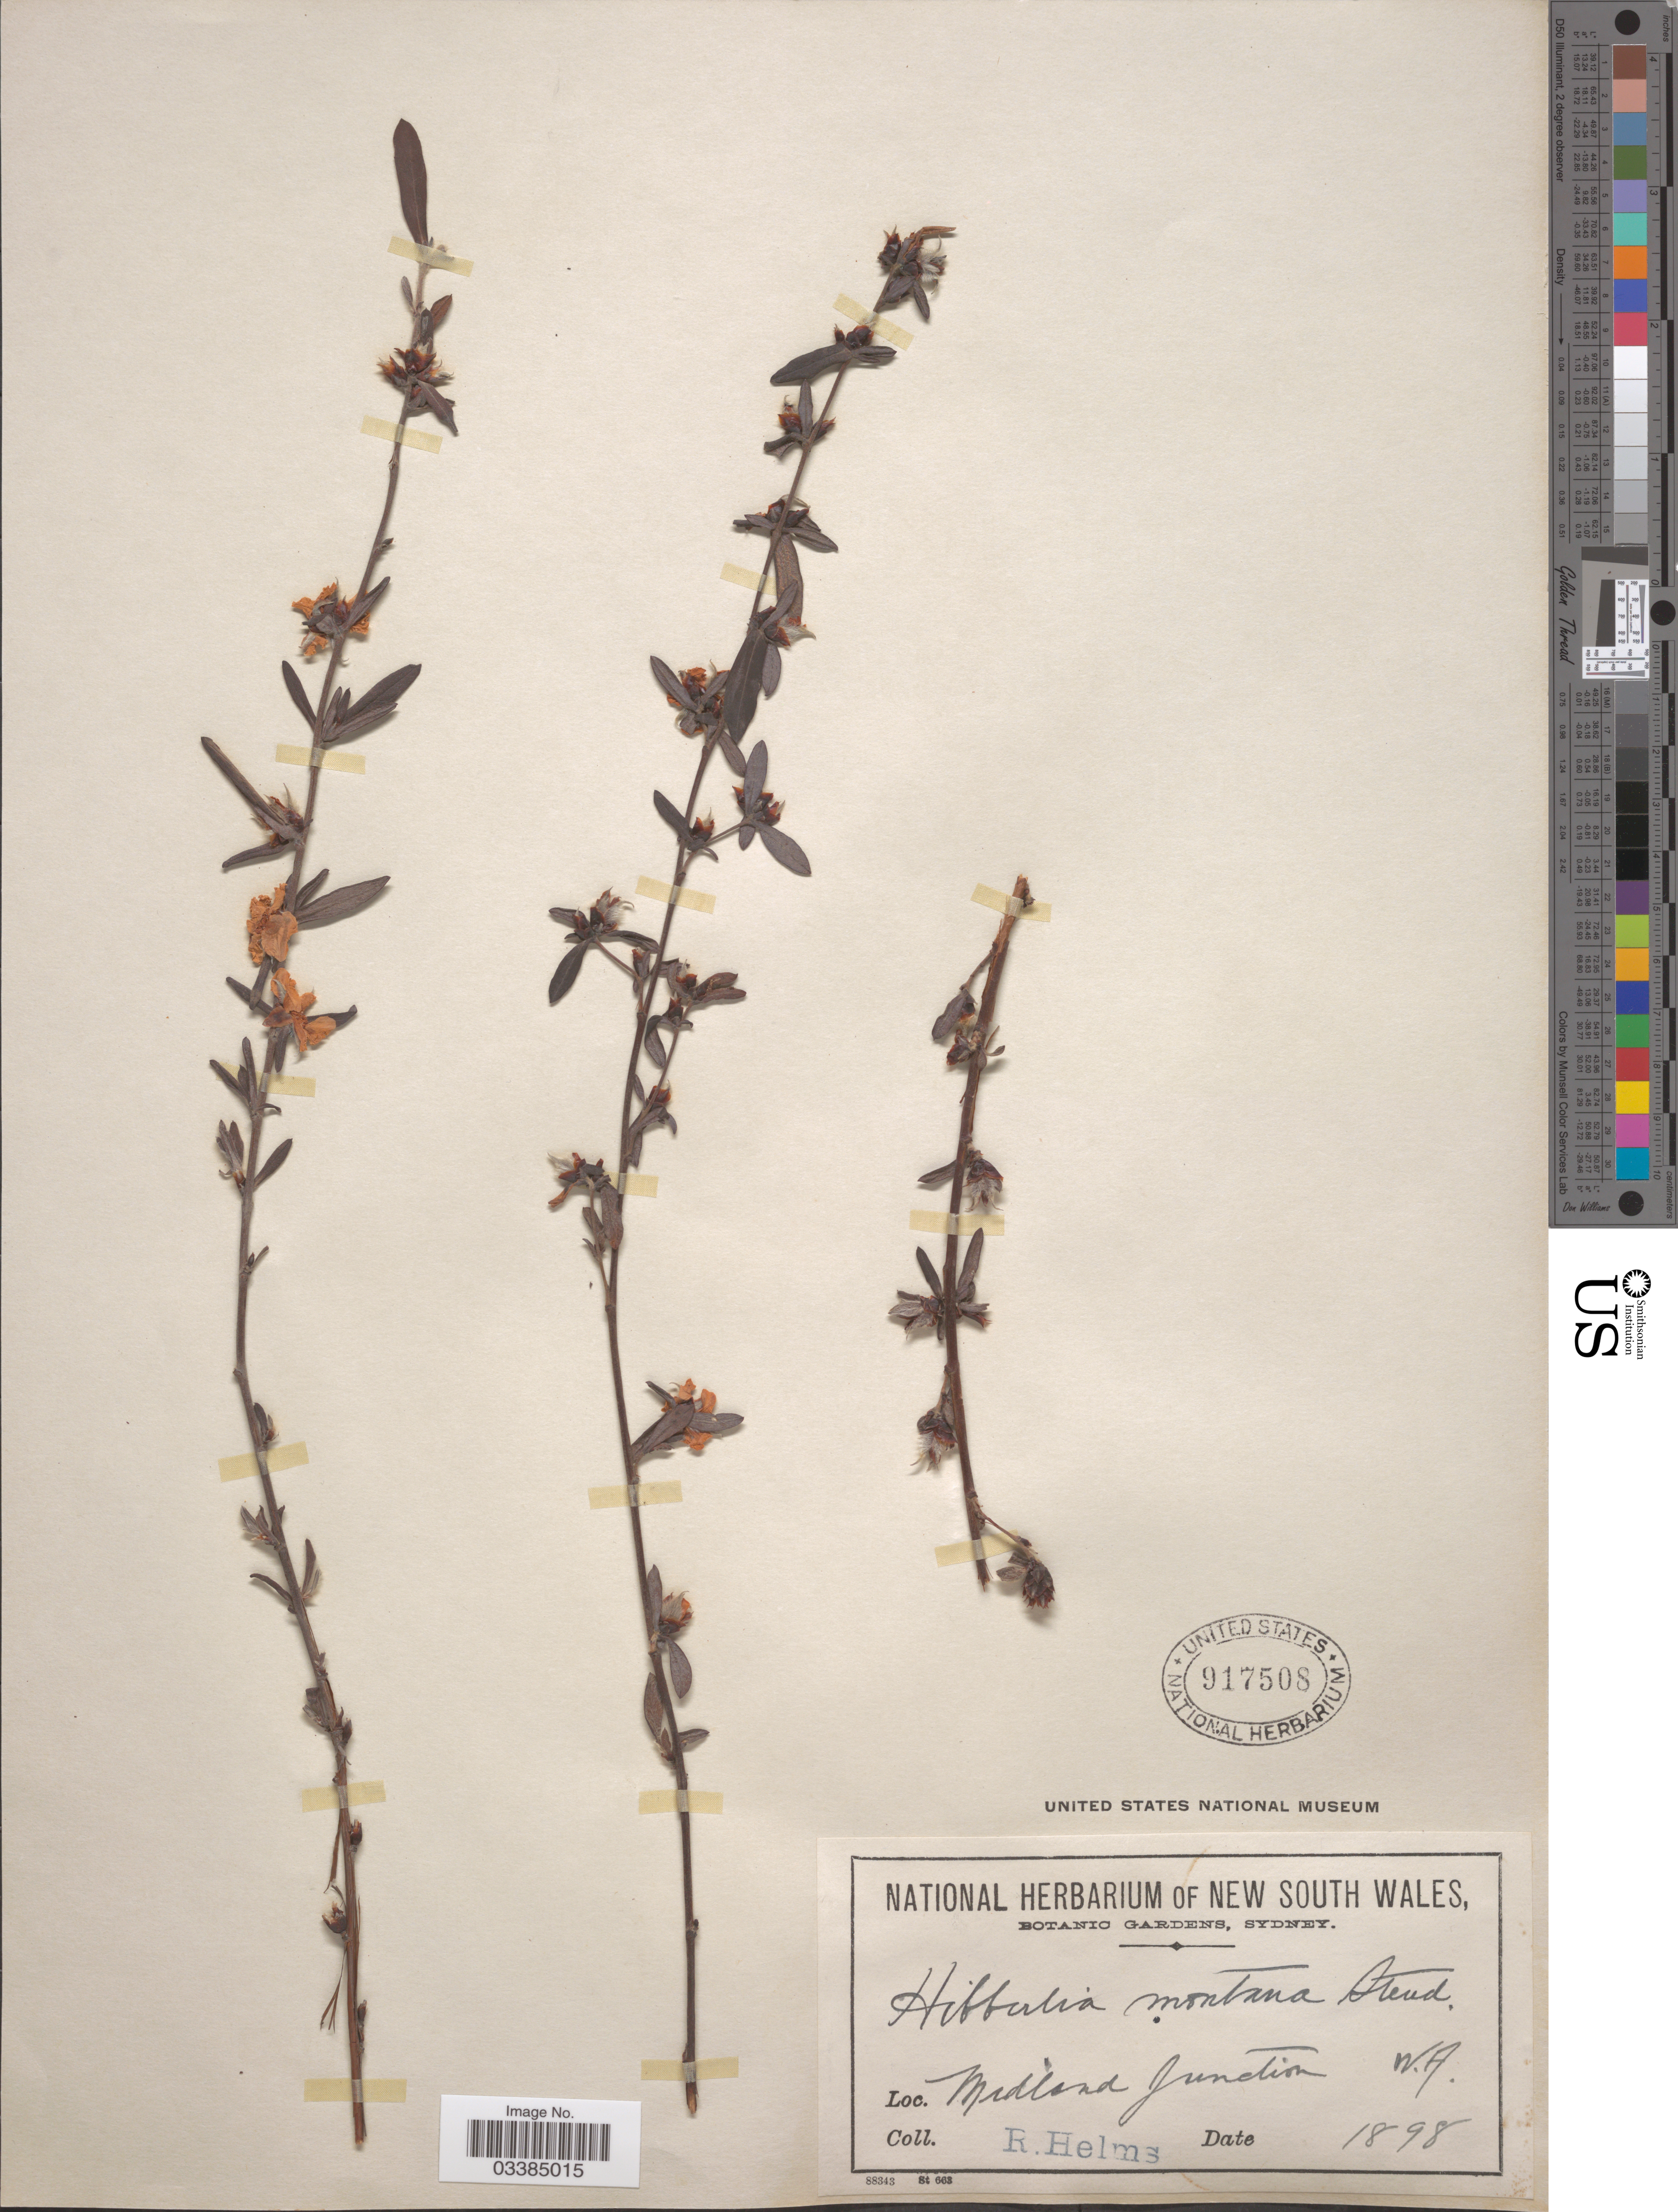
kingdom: Plantae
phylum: Tracheophyta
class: Magnoliopsida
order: Dilleniales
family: Dilleniaceae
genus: Hibbertia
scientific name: Hibbertia montana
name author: Steud.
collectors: R. Helms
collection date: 1898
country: Australia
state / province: Western Australia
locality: Midland Junction. W. A.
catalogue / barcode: US 917508